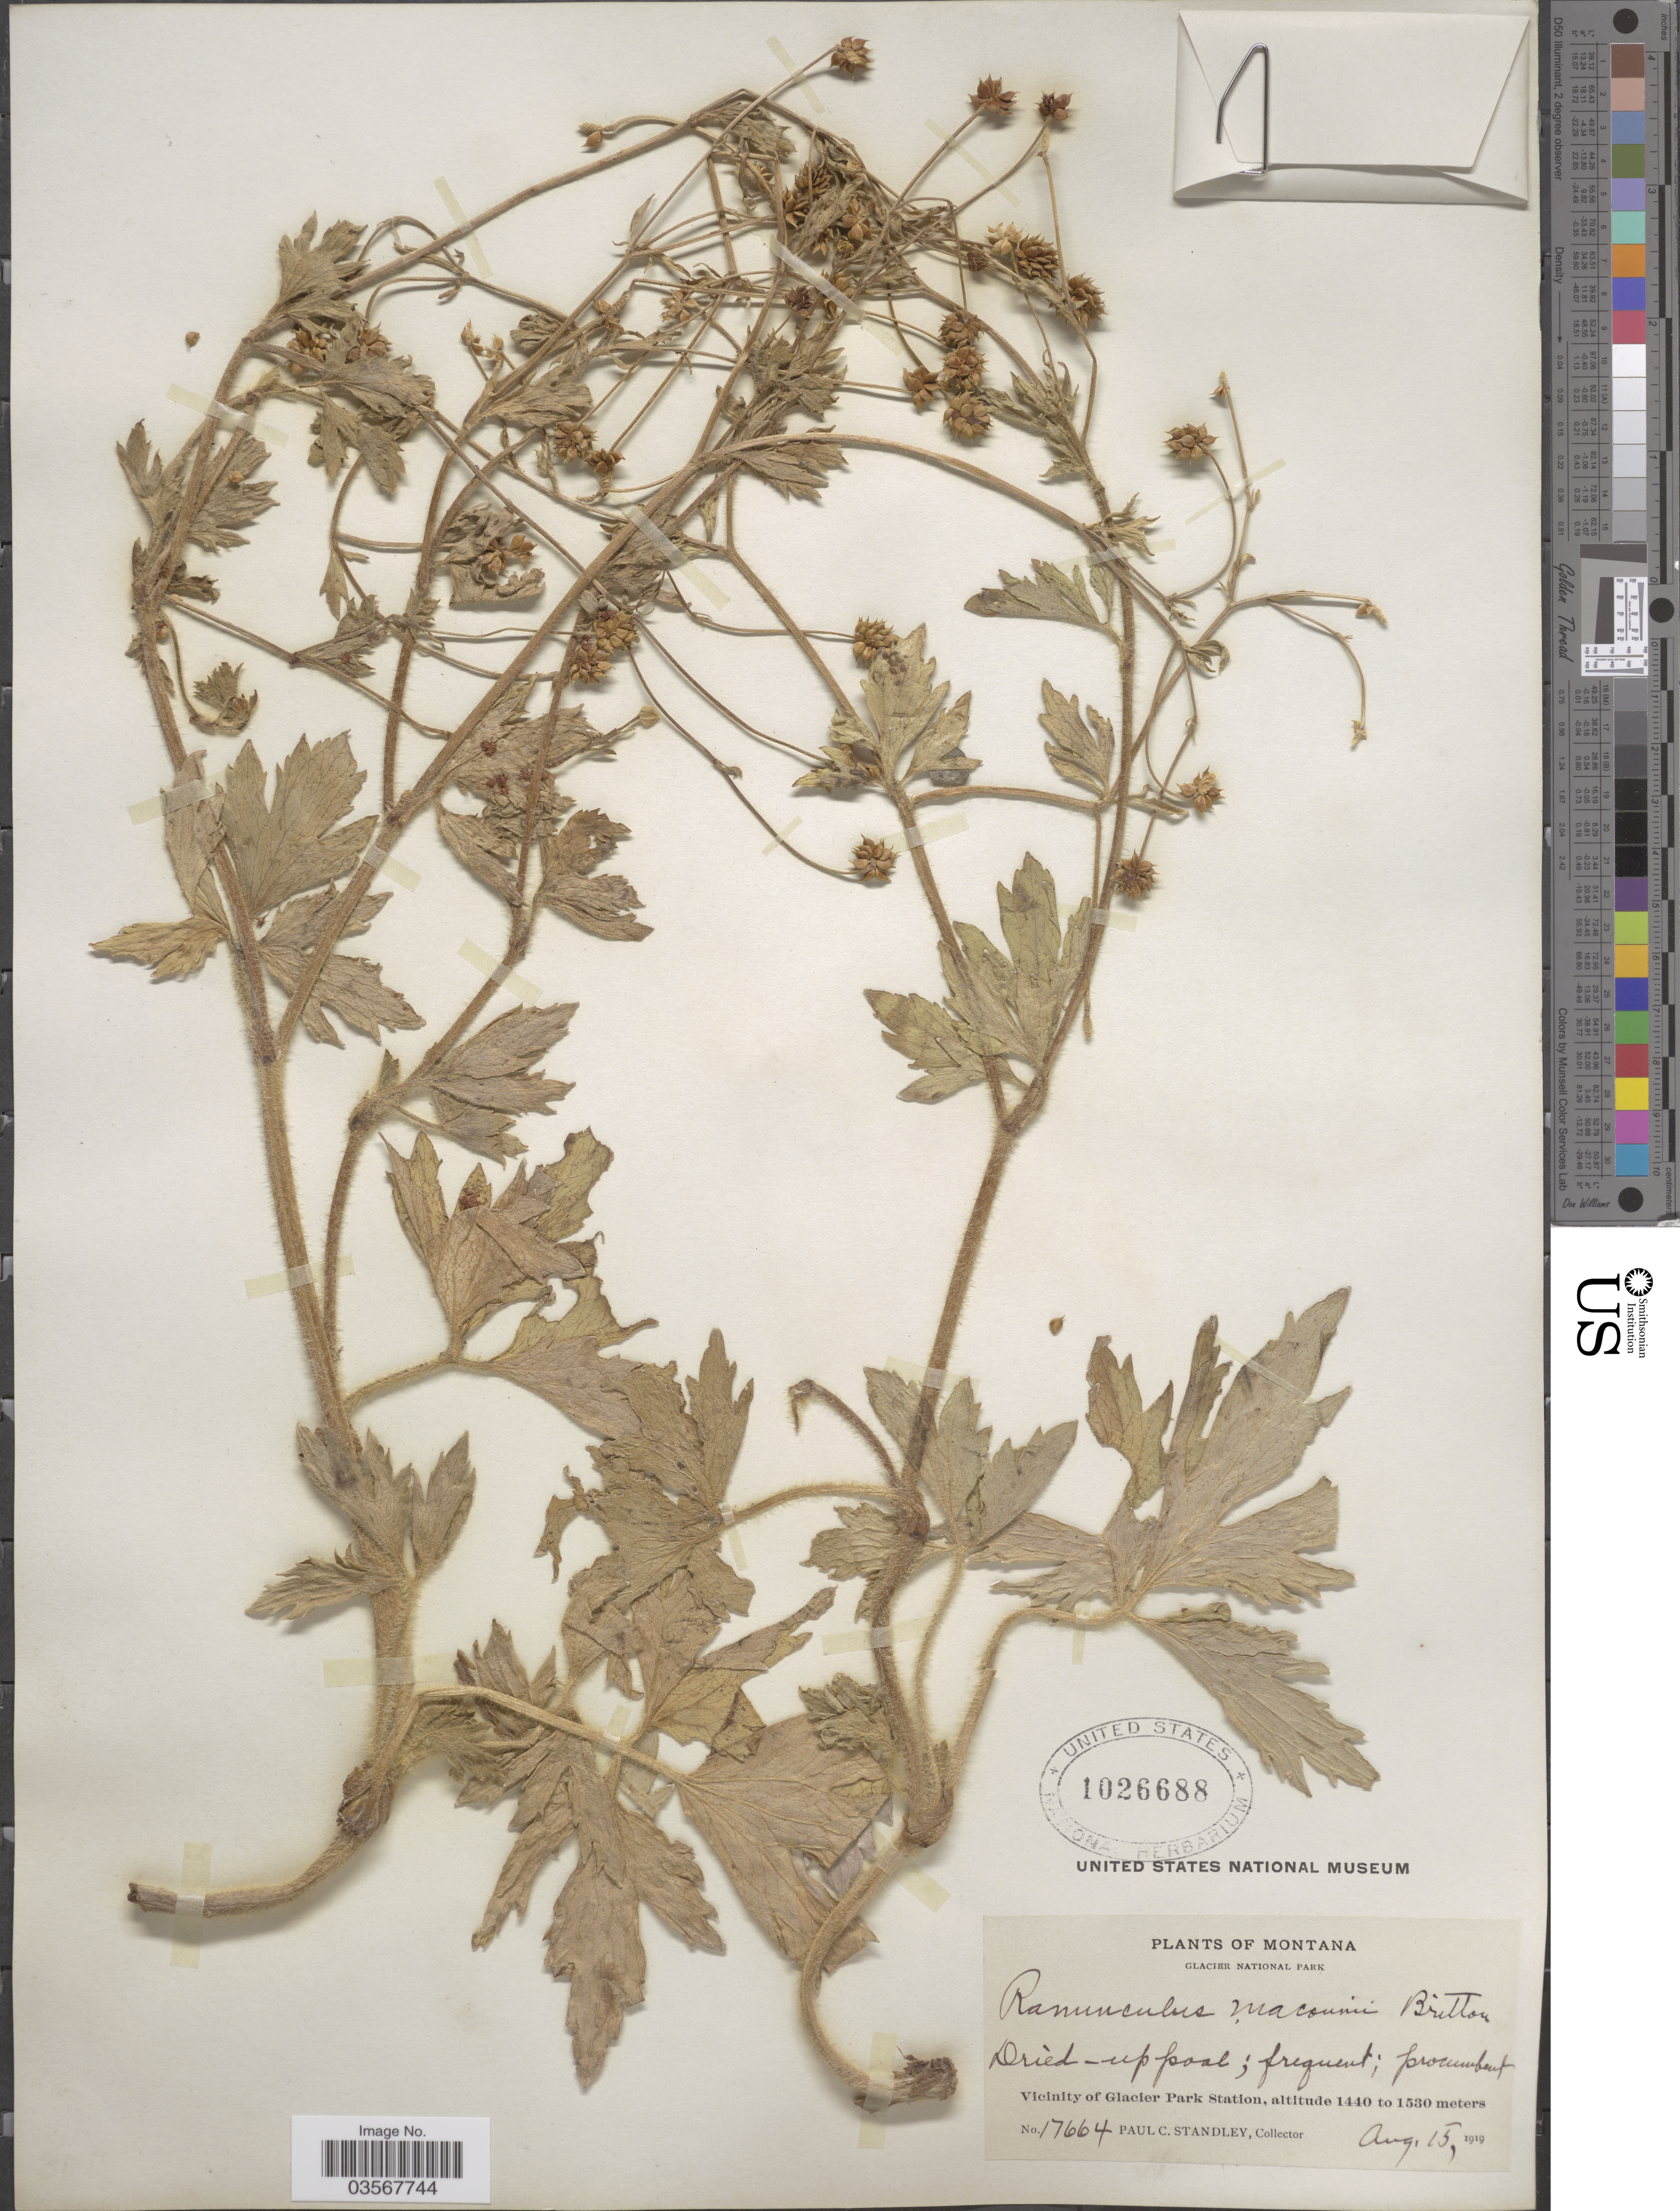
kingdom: Plantae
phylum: Tracheophyta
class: Magnoliopsida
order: Ranunculales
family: Ranunculaceae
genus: Ranunculus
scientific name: Ranunculus macounii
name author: Britton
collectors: P. C. Standley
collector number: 17664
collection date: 1919-08-15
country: United States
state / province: Montana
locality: Glacier National Park. Vicinity of Glacier Park Station.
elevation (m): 1440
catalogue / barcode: US 1026688